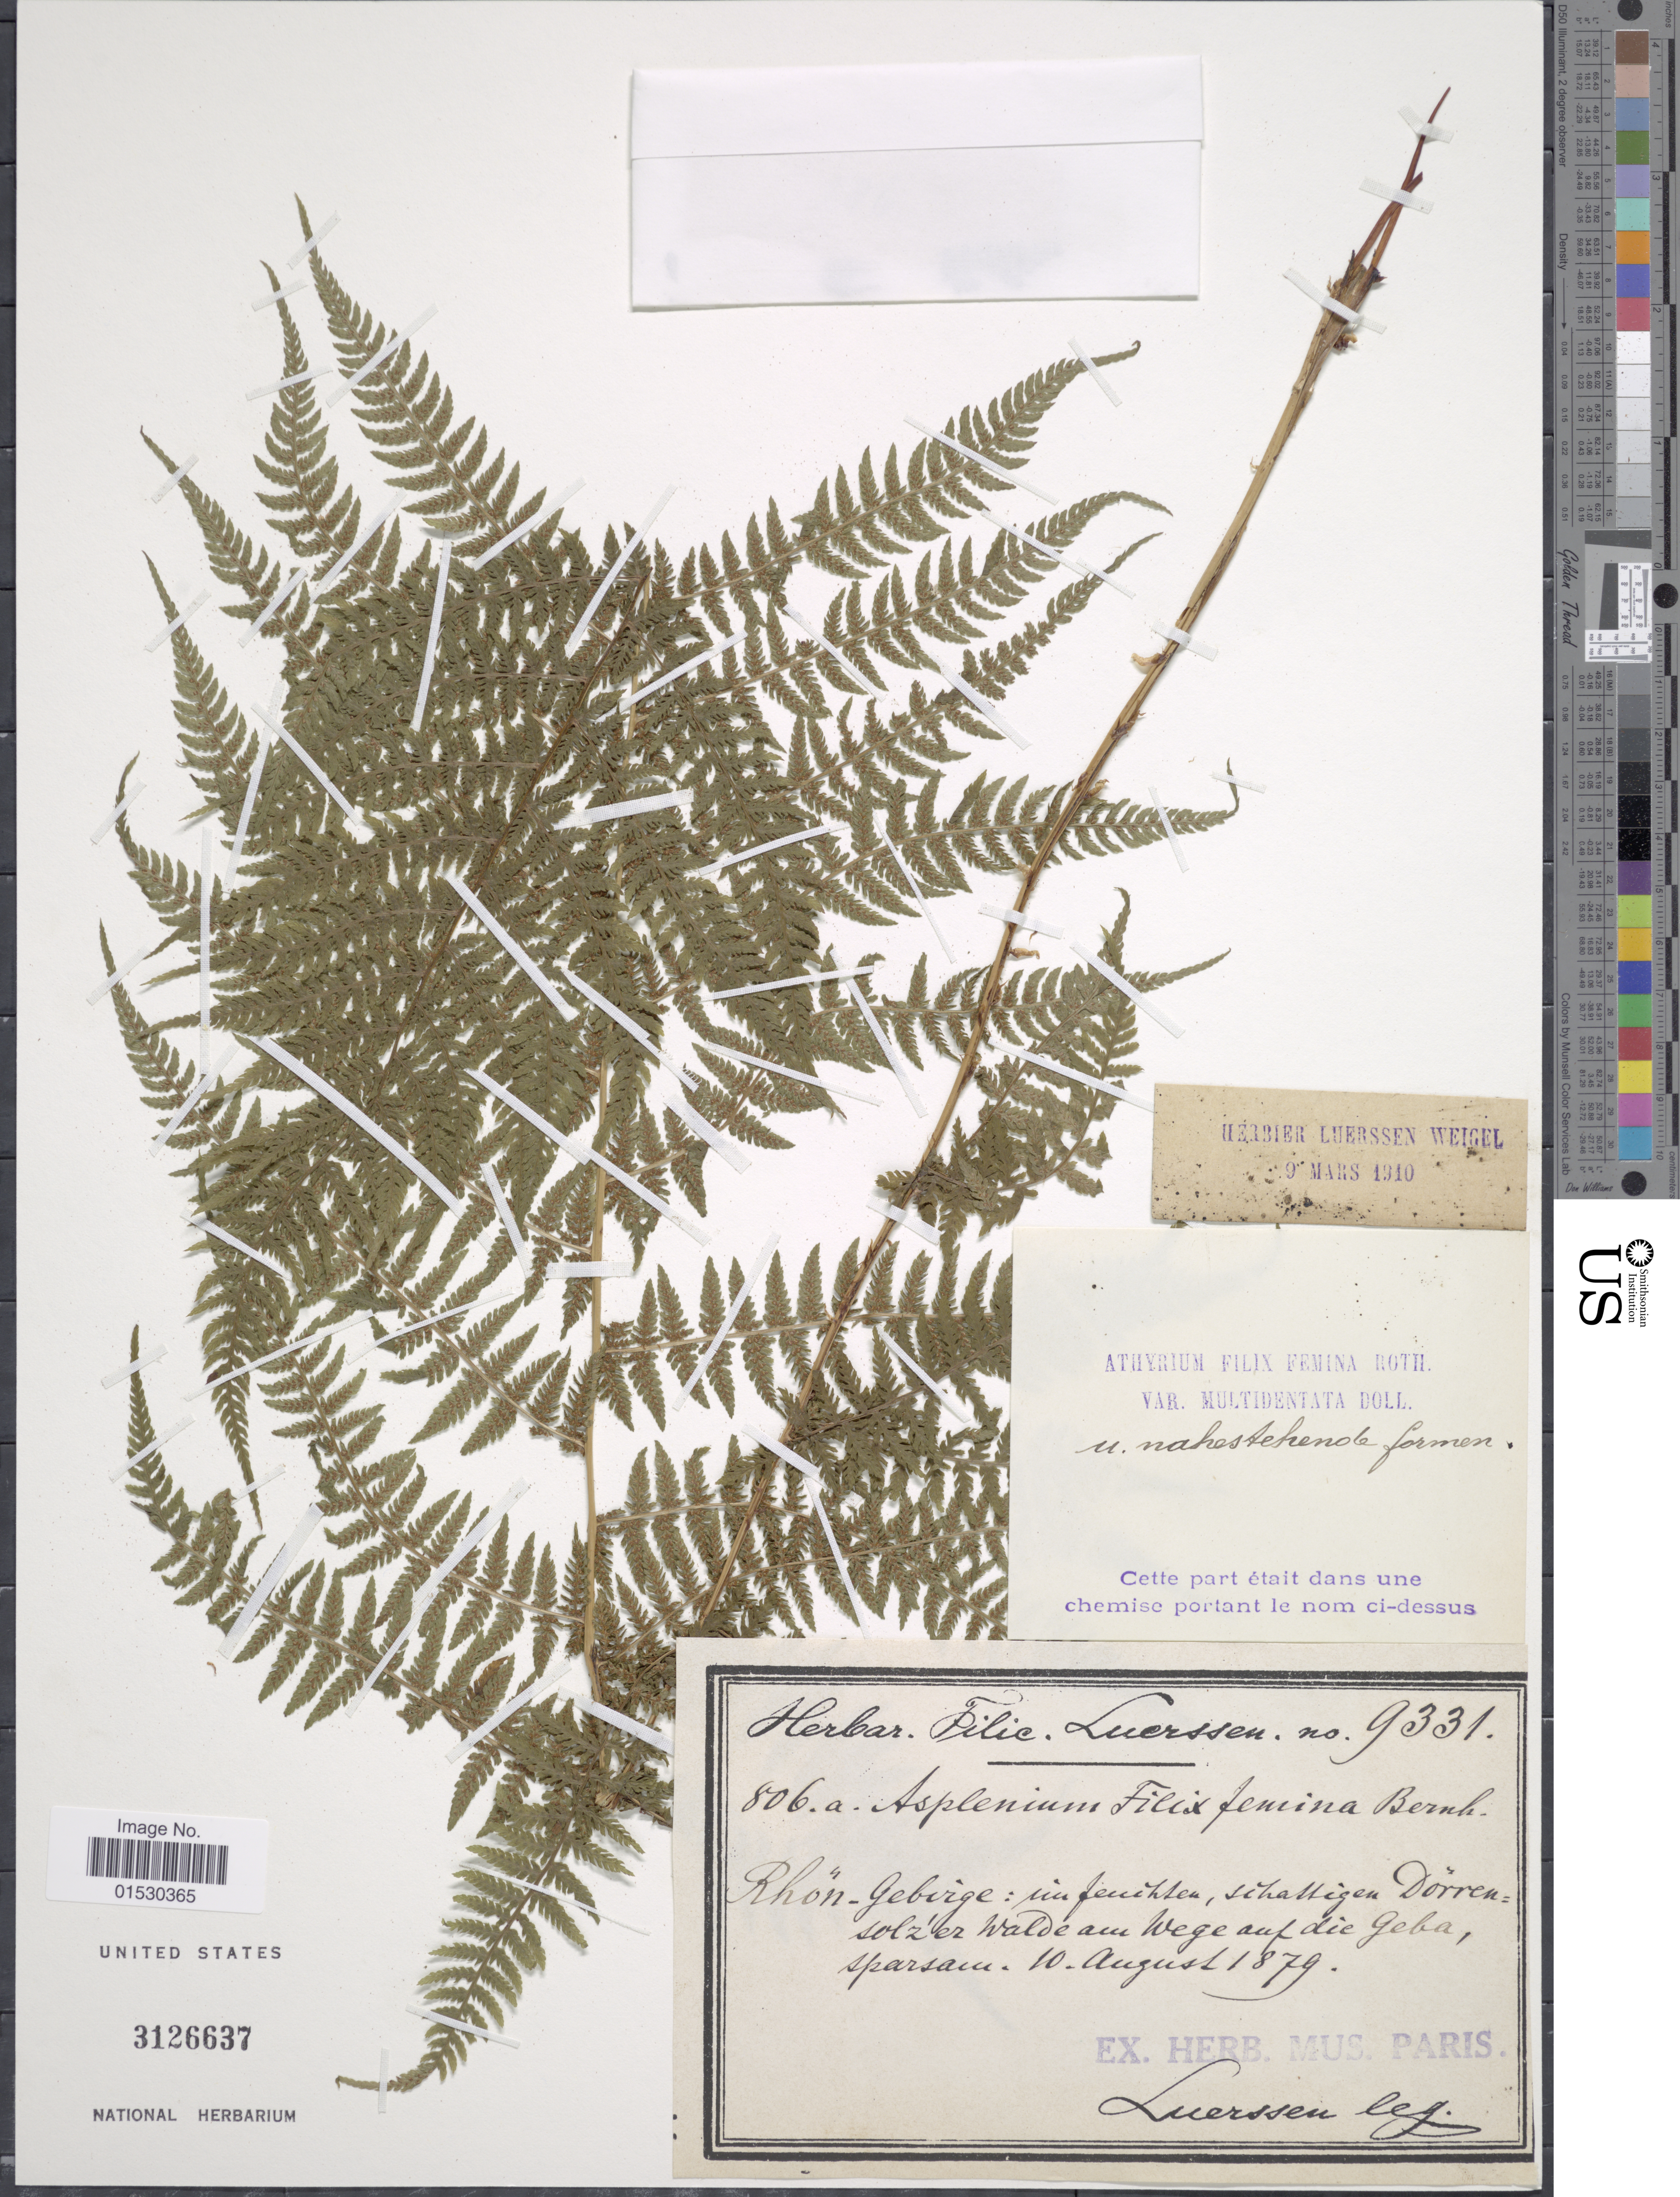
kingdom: Plantae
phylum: Tracheophyta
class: Polypodiopsida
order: Polypodiales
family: Athyriaceae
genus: Athyrium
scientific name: Athyrium filix-femina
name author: (L.) Roth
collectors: Luerssen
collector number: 806a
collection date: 1879-08-10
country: Germany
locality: Rhon - Gebirge: iu feuchten, schattigen Dorren: solz'er walde au wege auf die geba, sparsau [interpreted]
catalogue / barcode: US 3126637